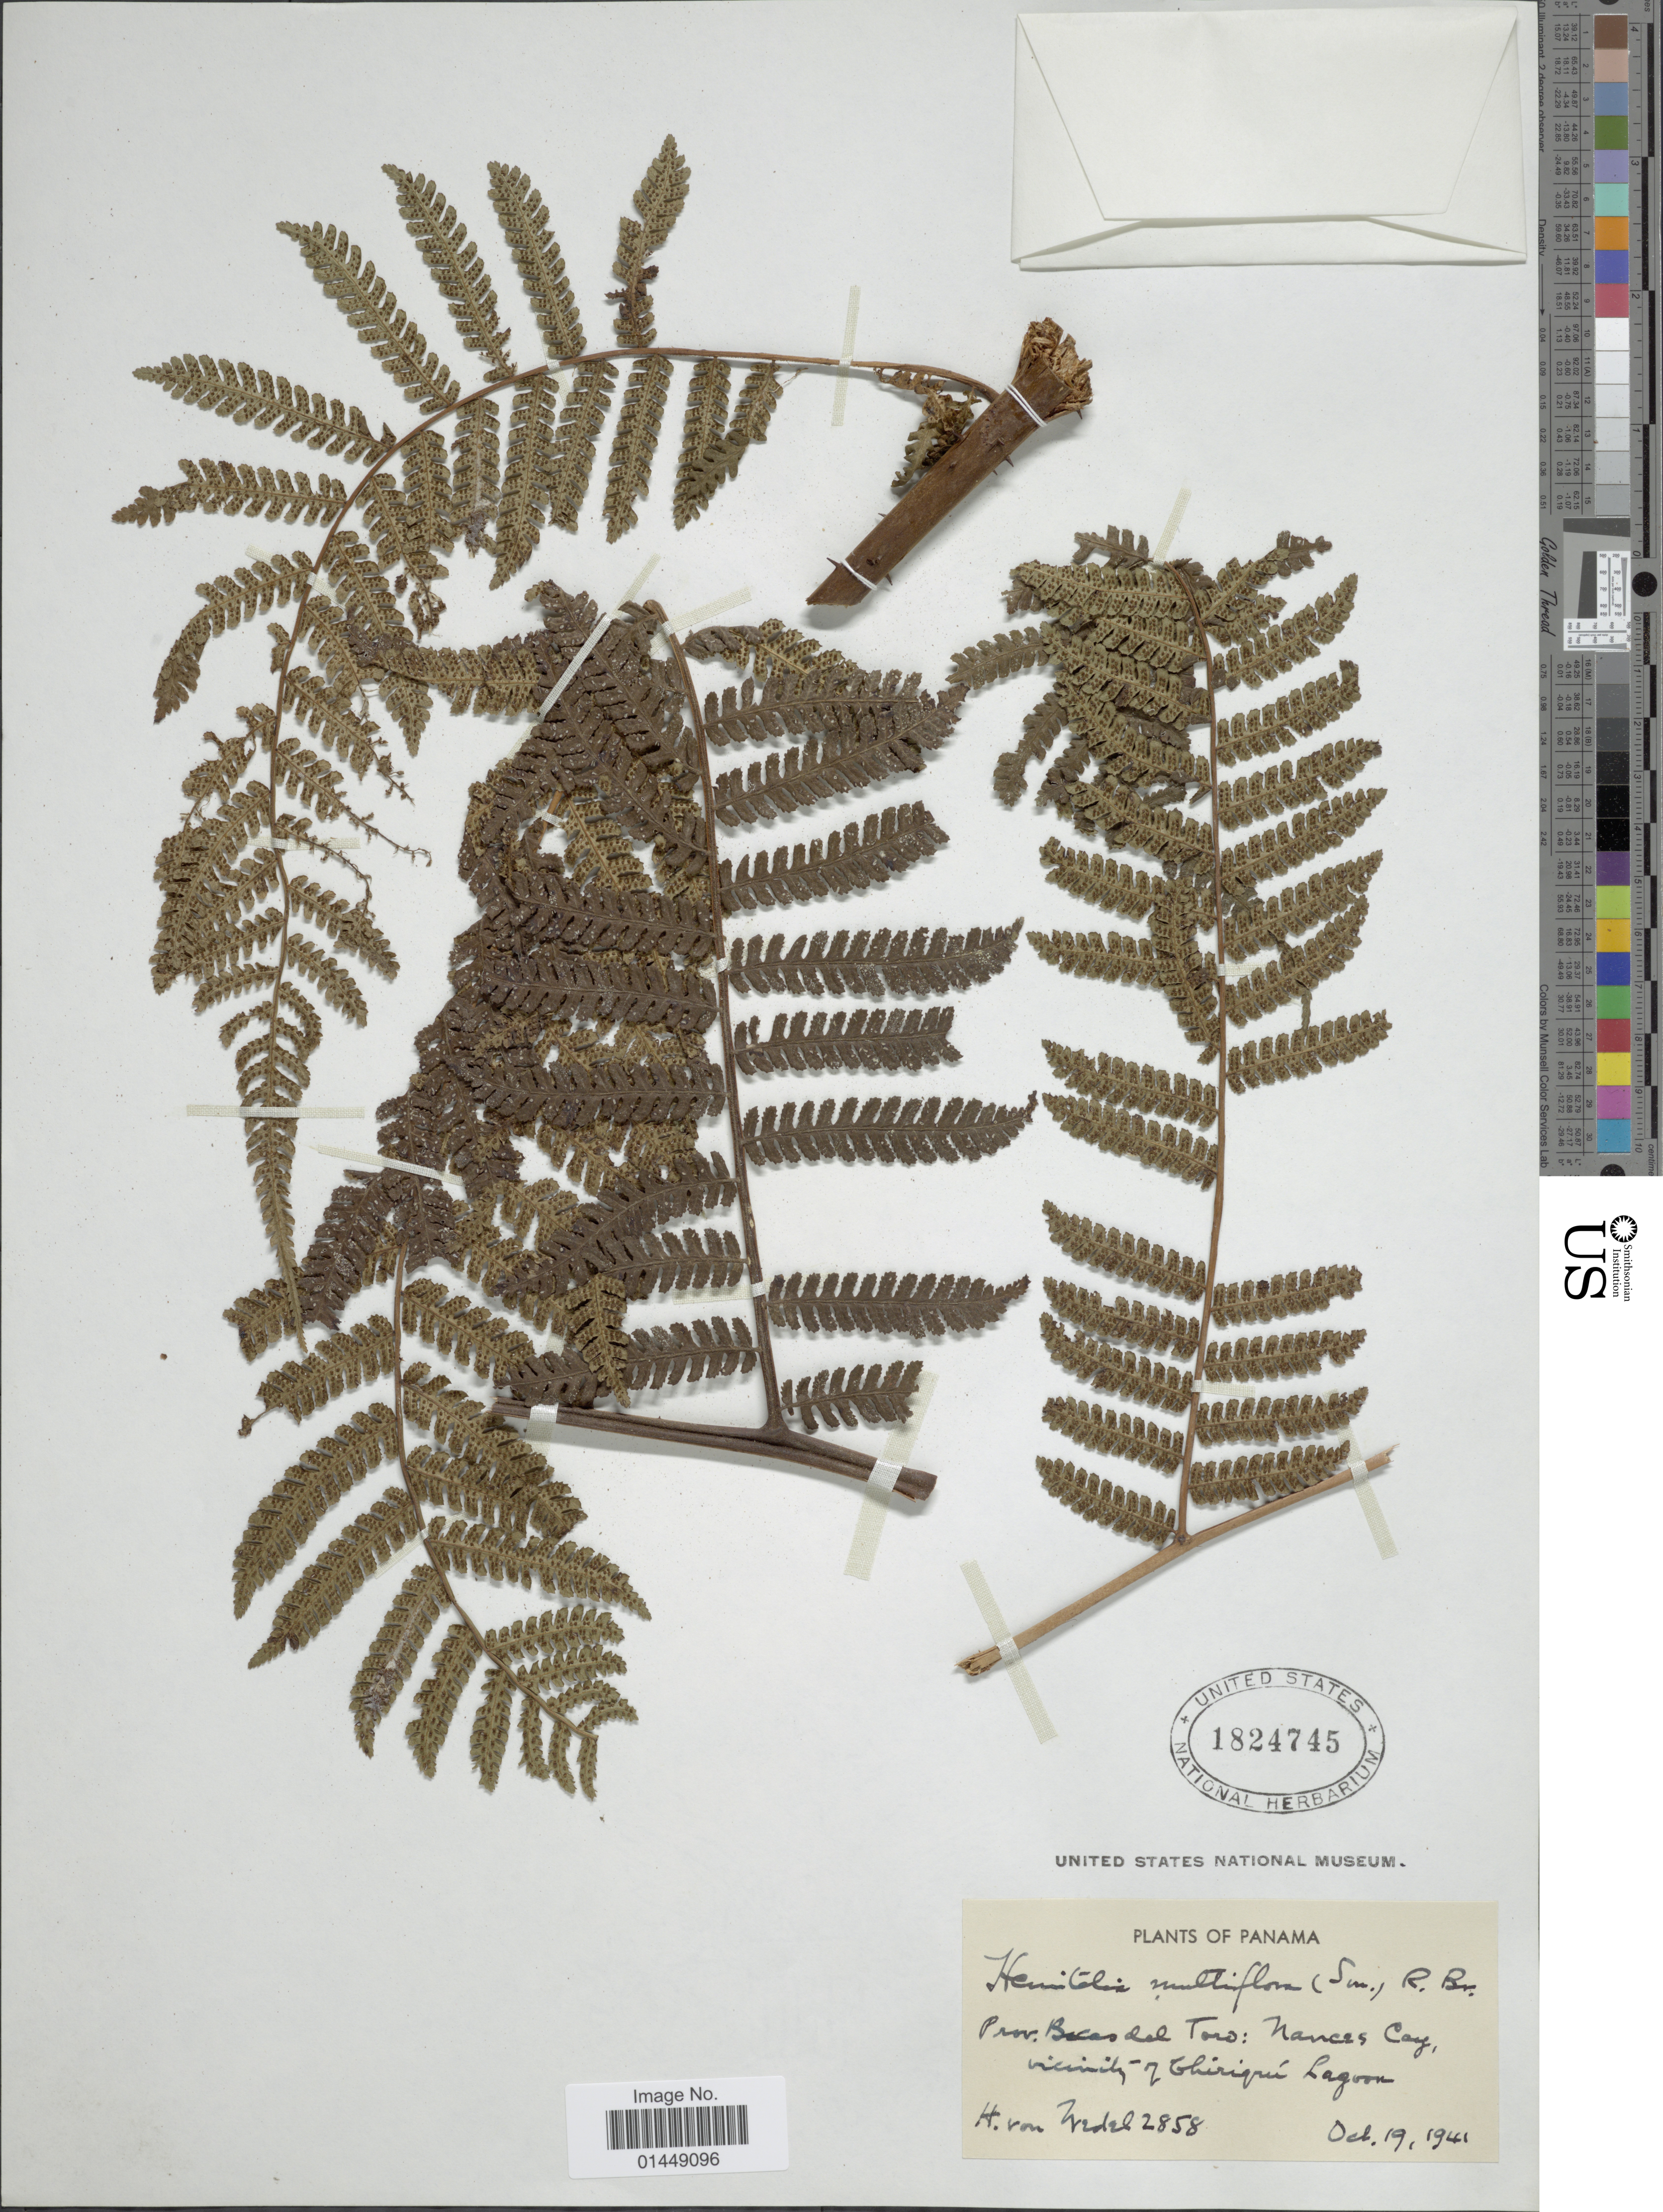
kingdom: Plantae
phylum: Tracheophyta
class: Polypodiopsida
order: Cyatheales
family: Cyatheaceae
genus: Cyathea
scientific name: Cyathea multiflora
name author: Sm.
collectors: H. von Wedel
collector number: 2858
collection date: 1941-10-19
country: Panama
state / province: Bocas del Toro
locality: Prov. Bocas del Toro: Nances Cay, vicinity of Chiriquí Lagoon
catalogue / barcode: US 1824745